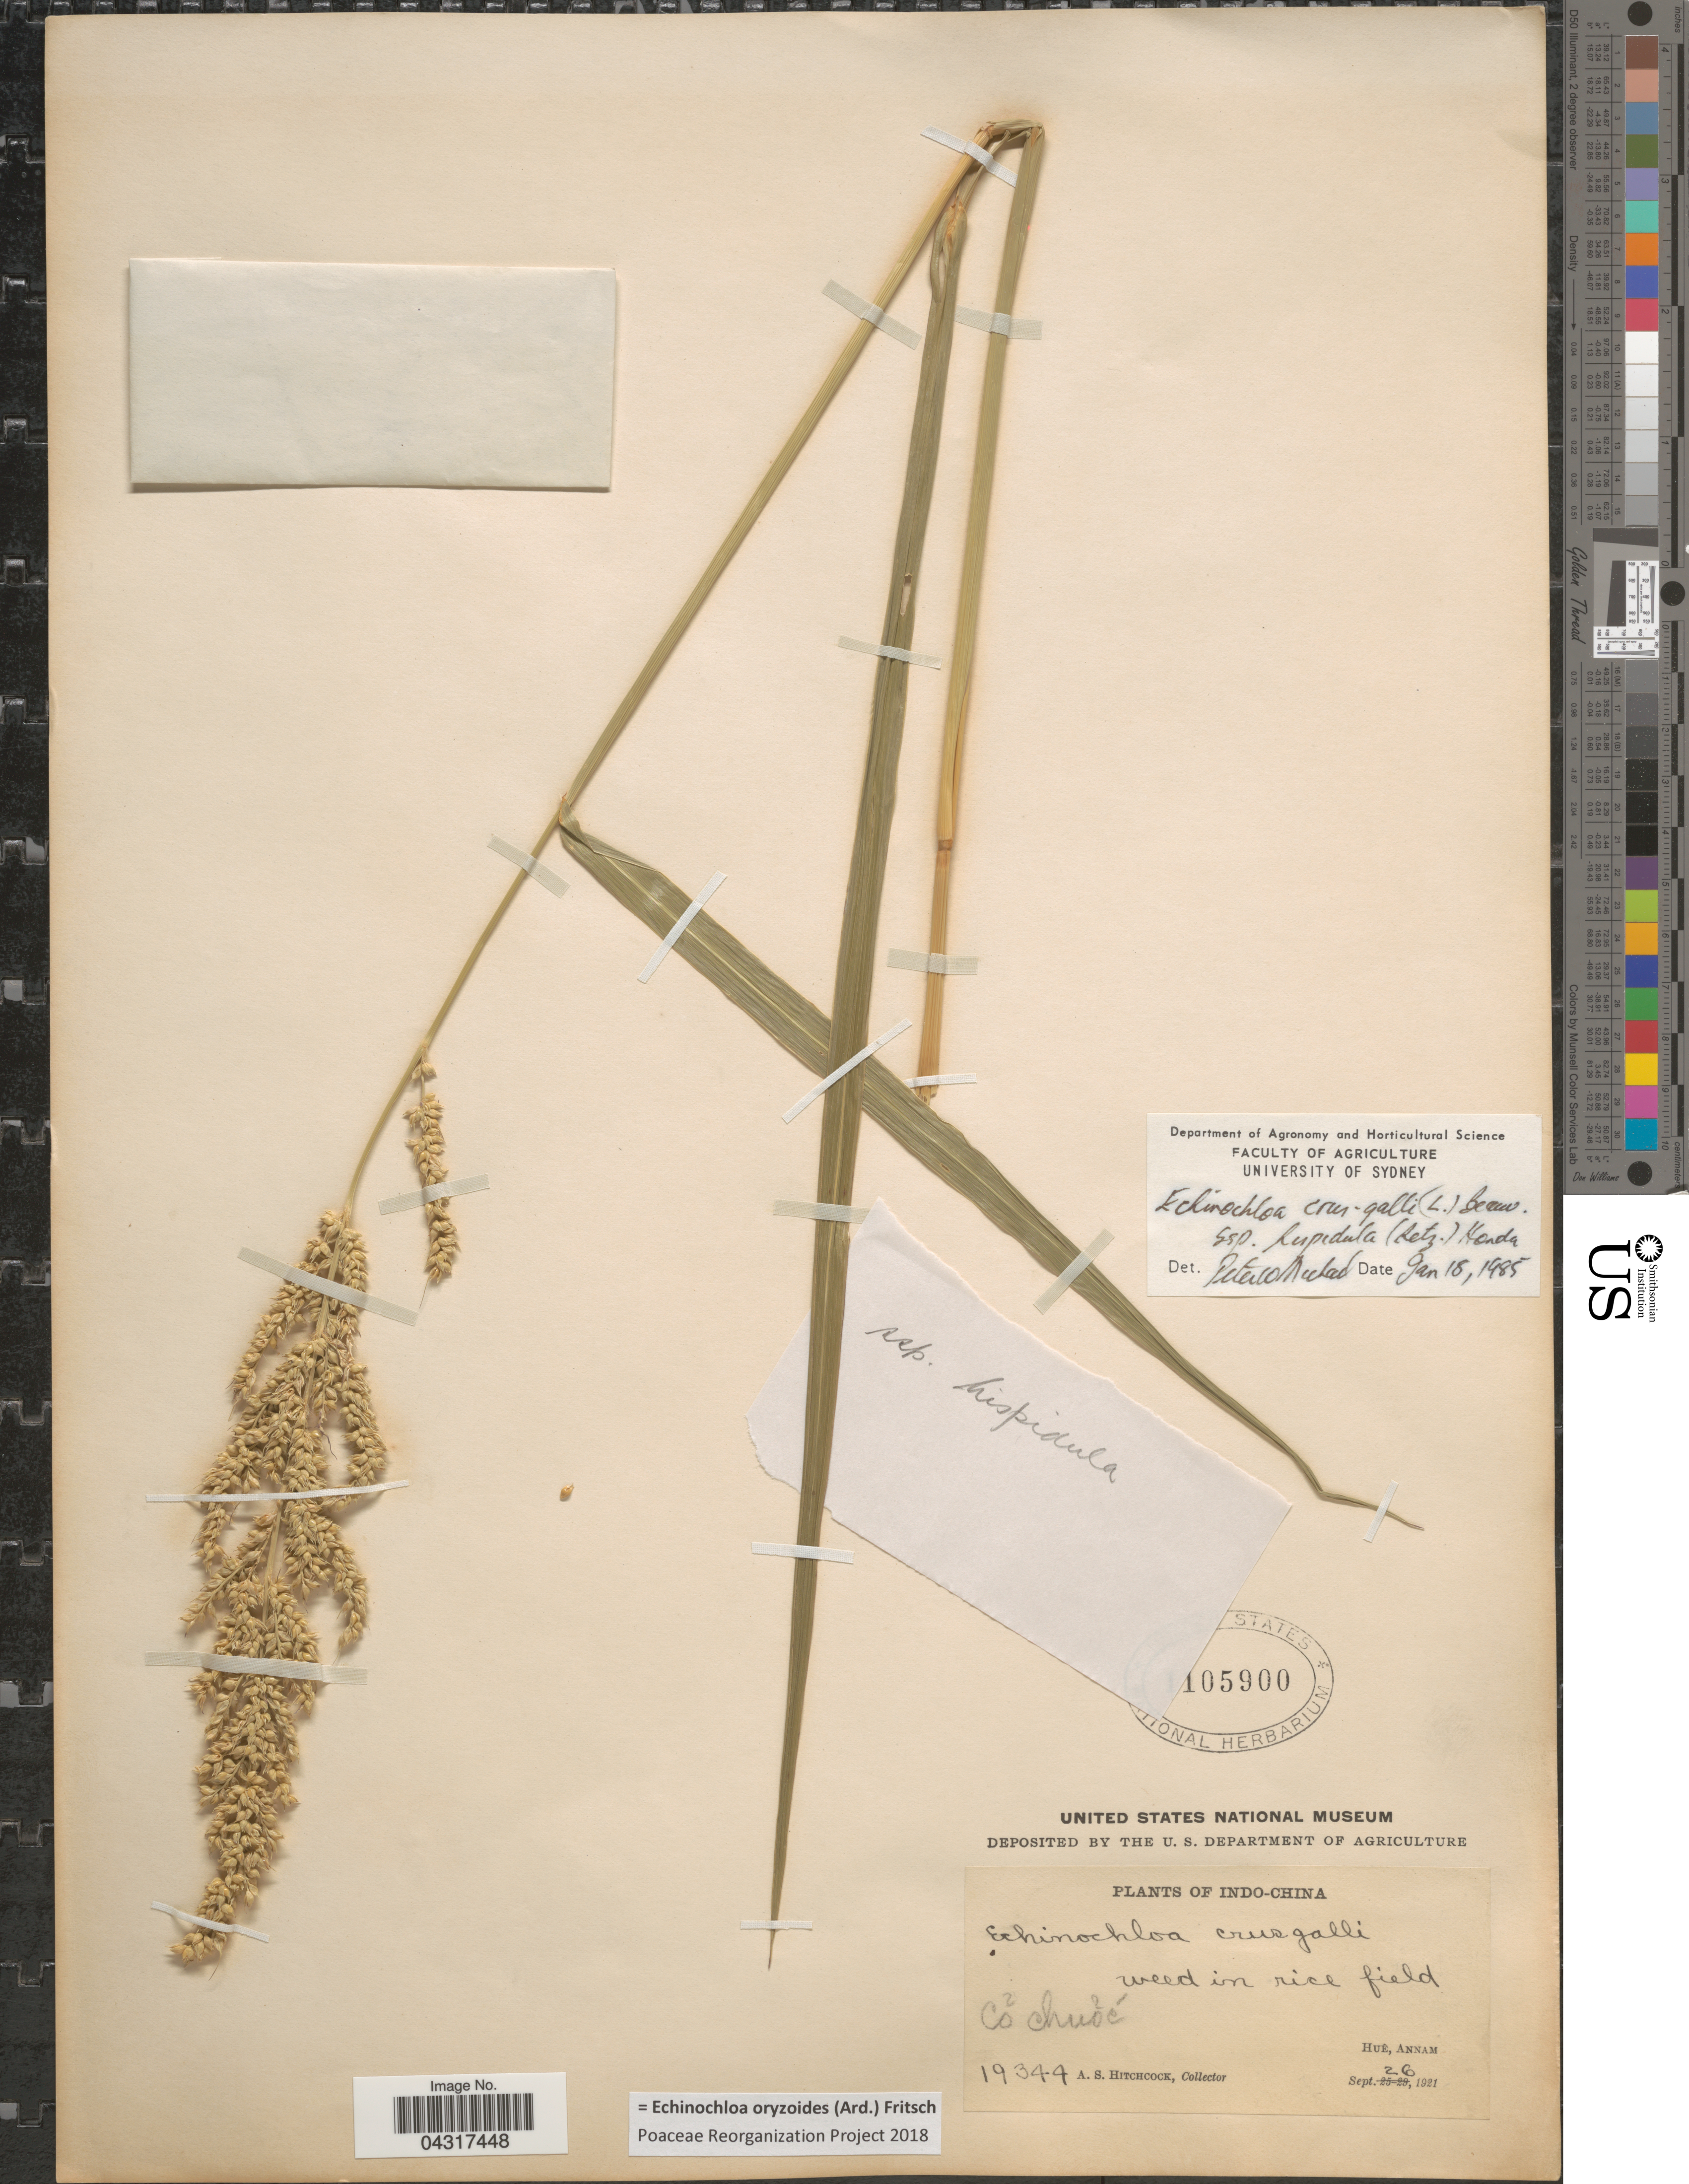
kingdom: Plantae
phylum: Tracheophyta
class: Liliopsida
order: Poales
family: Poaceae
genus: Echinochloa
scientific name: Echinochloa oryzoides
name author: (Ard.) Fritsch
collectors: A. S. Hitchcock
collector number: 19344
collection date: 1921-09-26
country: Vietnam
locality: Indo-China. Huê, Annam.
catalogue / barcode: US 1105900